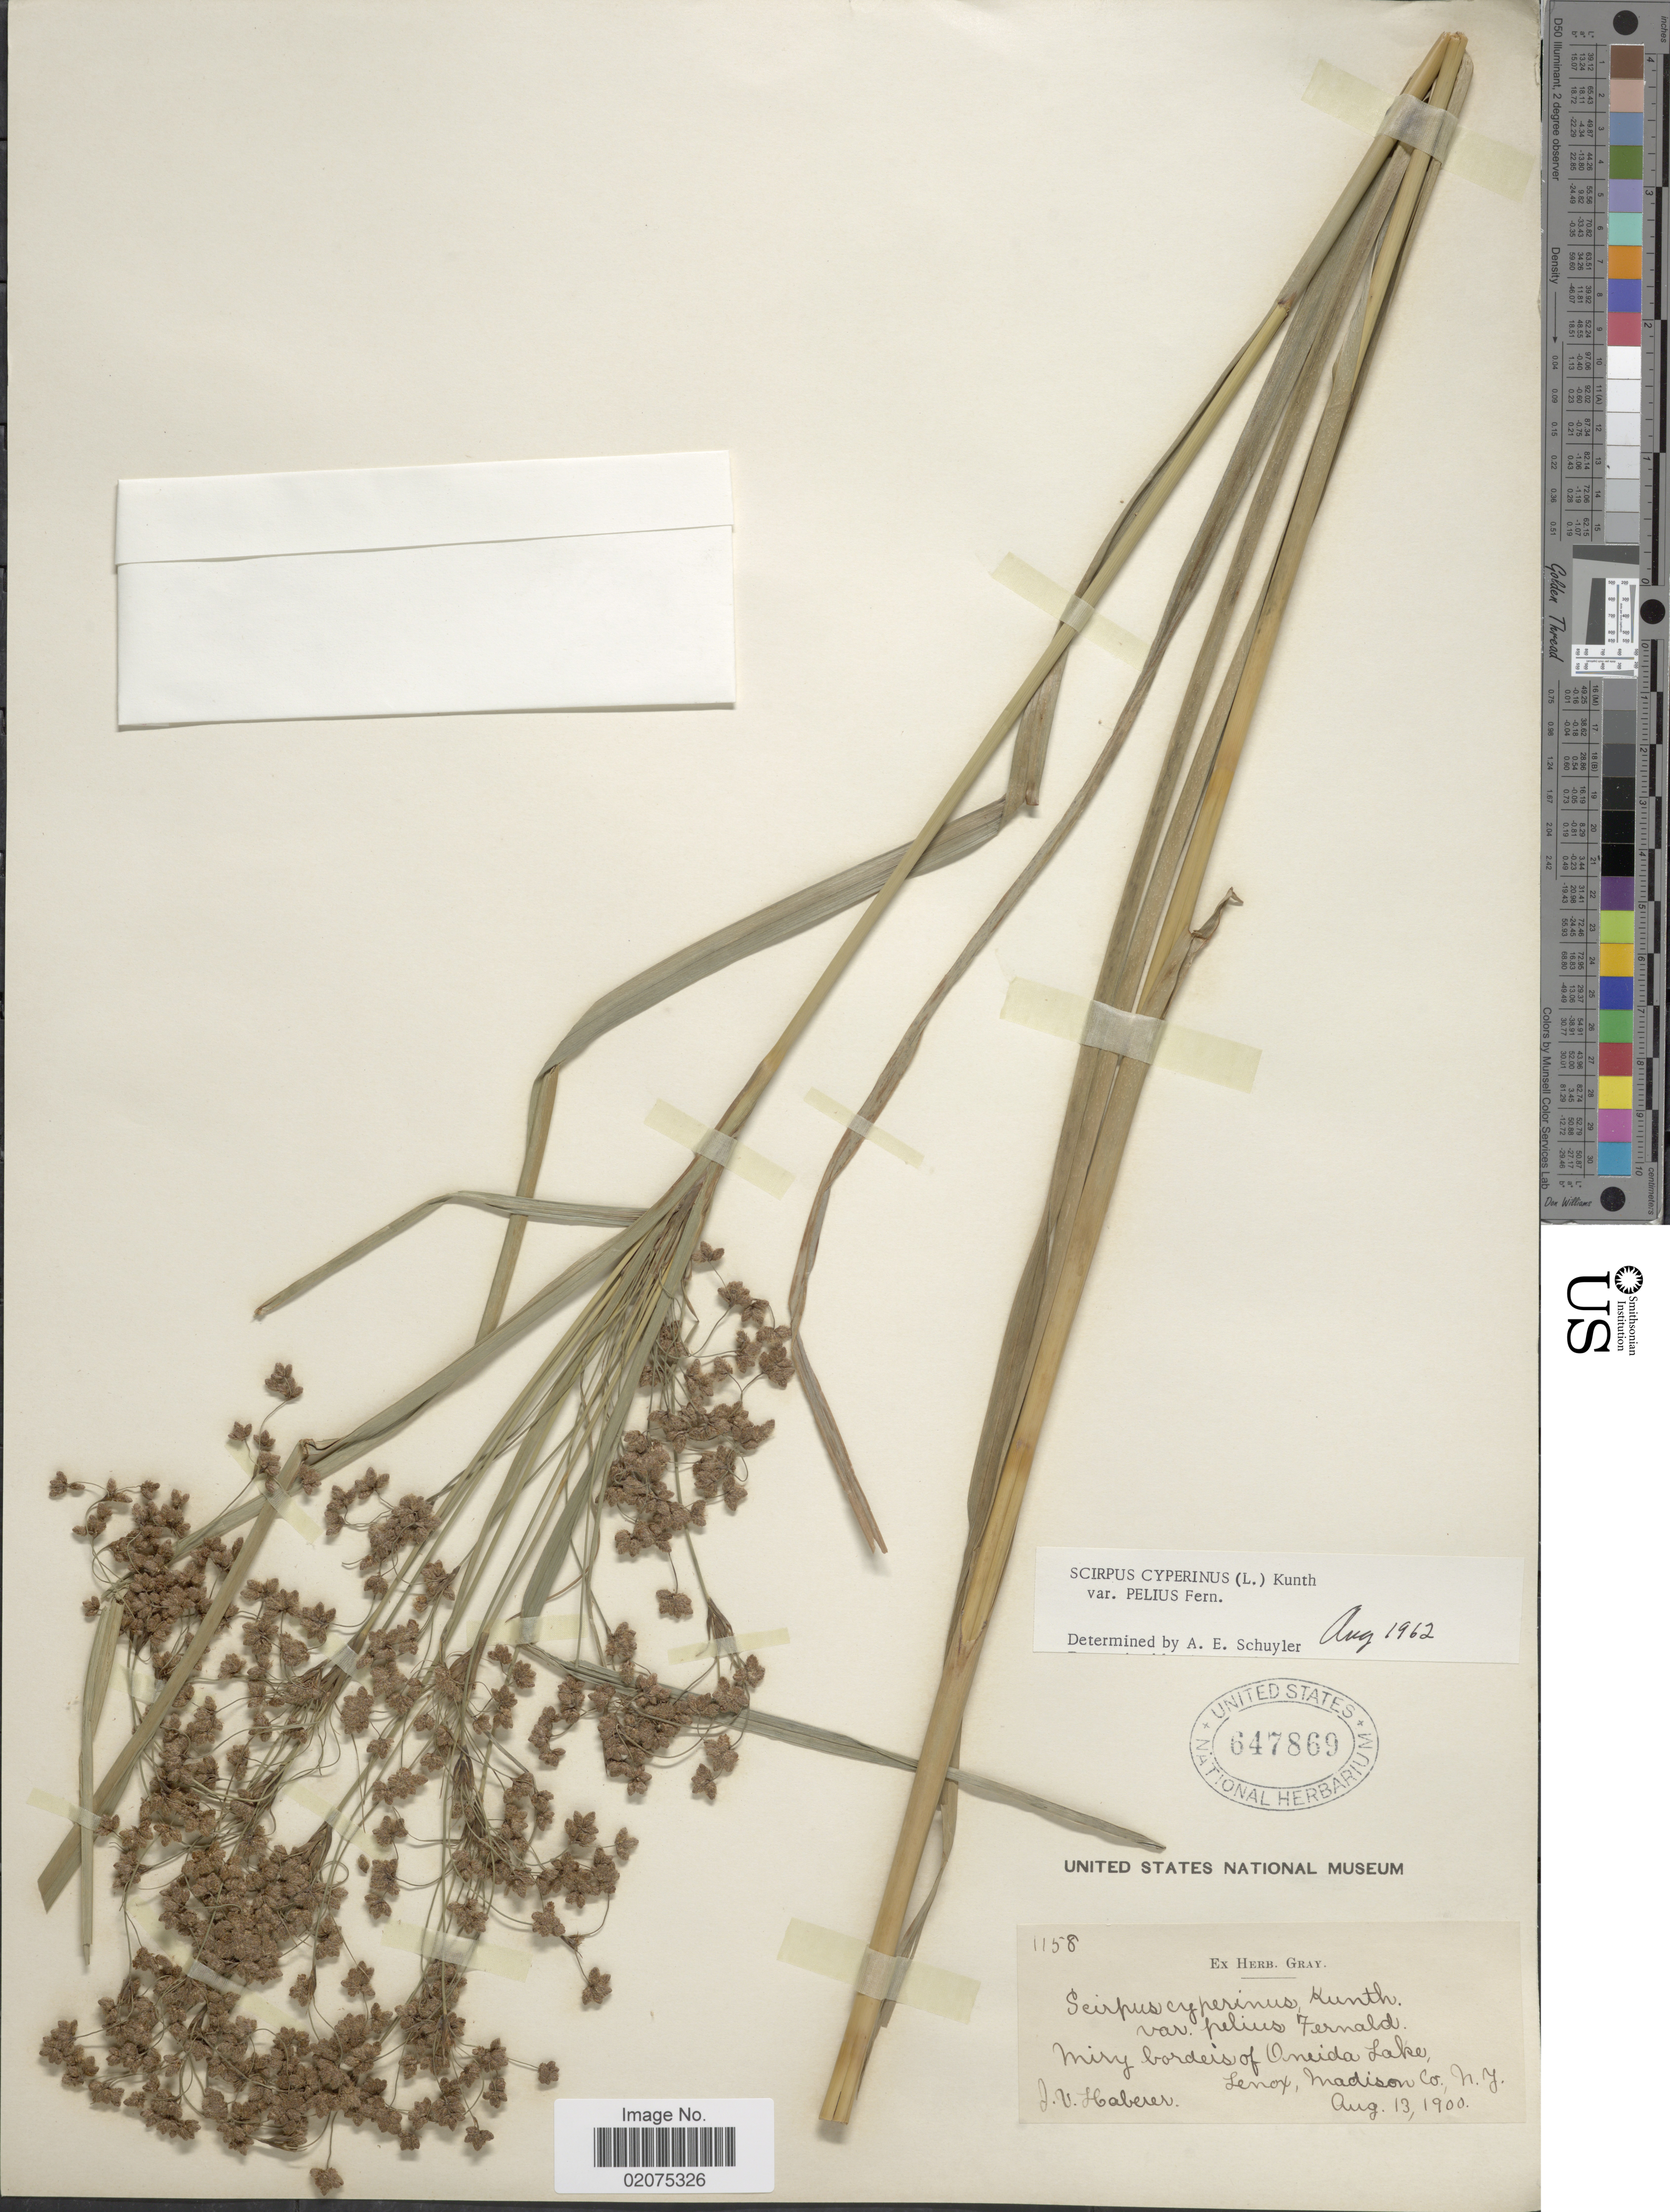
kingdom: Plantae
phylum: Tracheophyta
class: Liliopsida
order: Poales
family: Cyperaceae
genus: Scirpus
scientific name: Scirpus cyperinus var. pelius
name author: Fernald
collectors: J. V. Haberer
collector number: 1158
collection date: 1900-08-13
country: United States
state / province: New York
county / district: Oneida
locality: Oneida Lake, Lenox, Madison Co., N.Y.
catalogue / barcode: US 647869